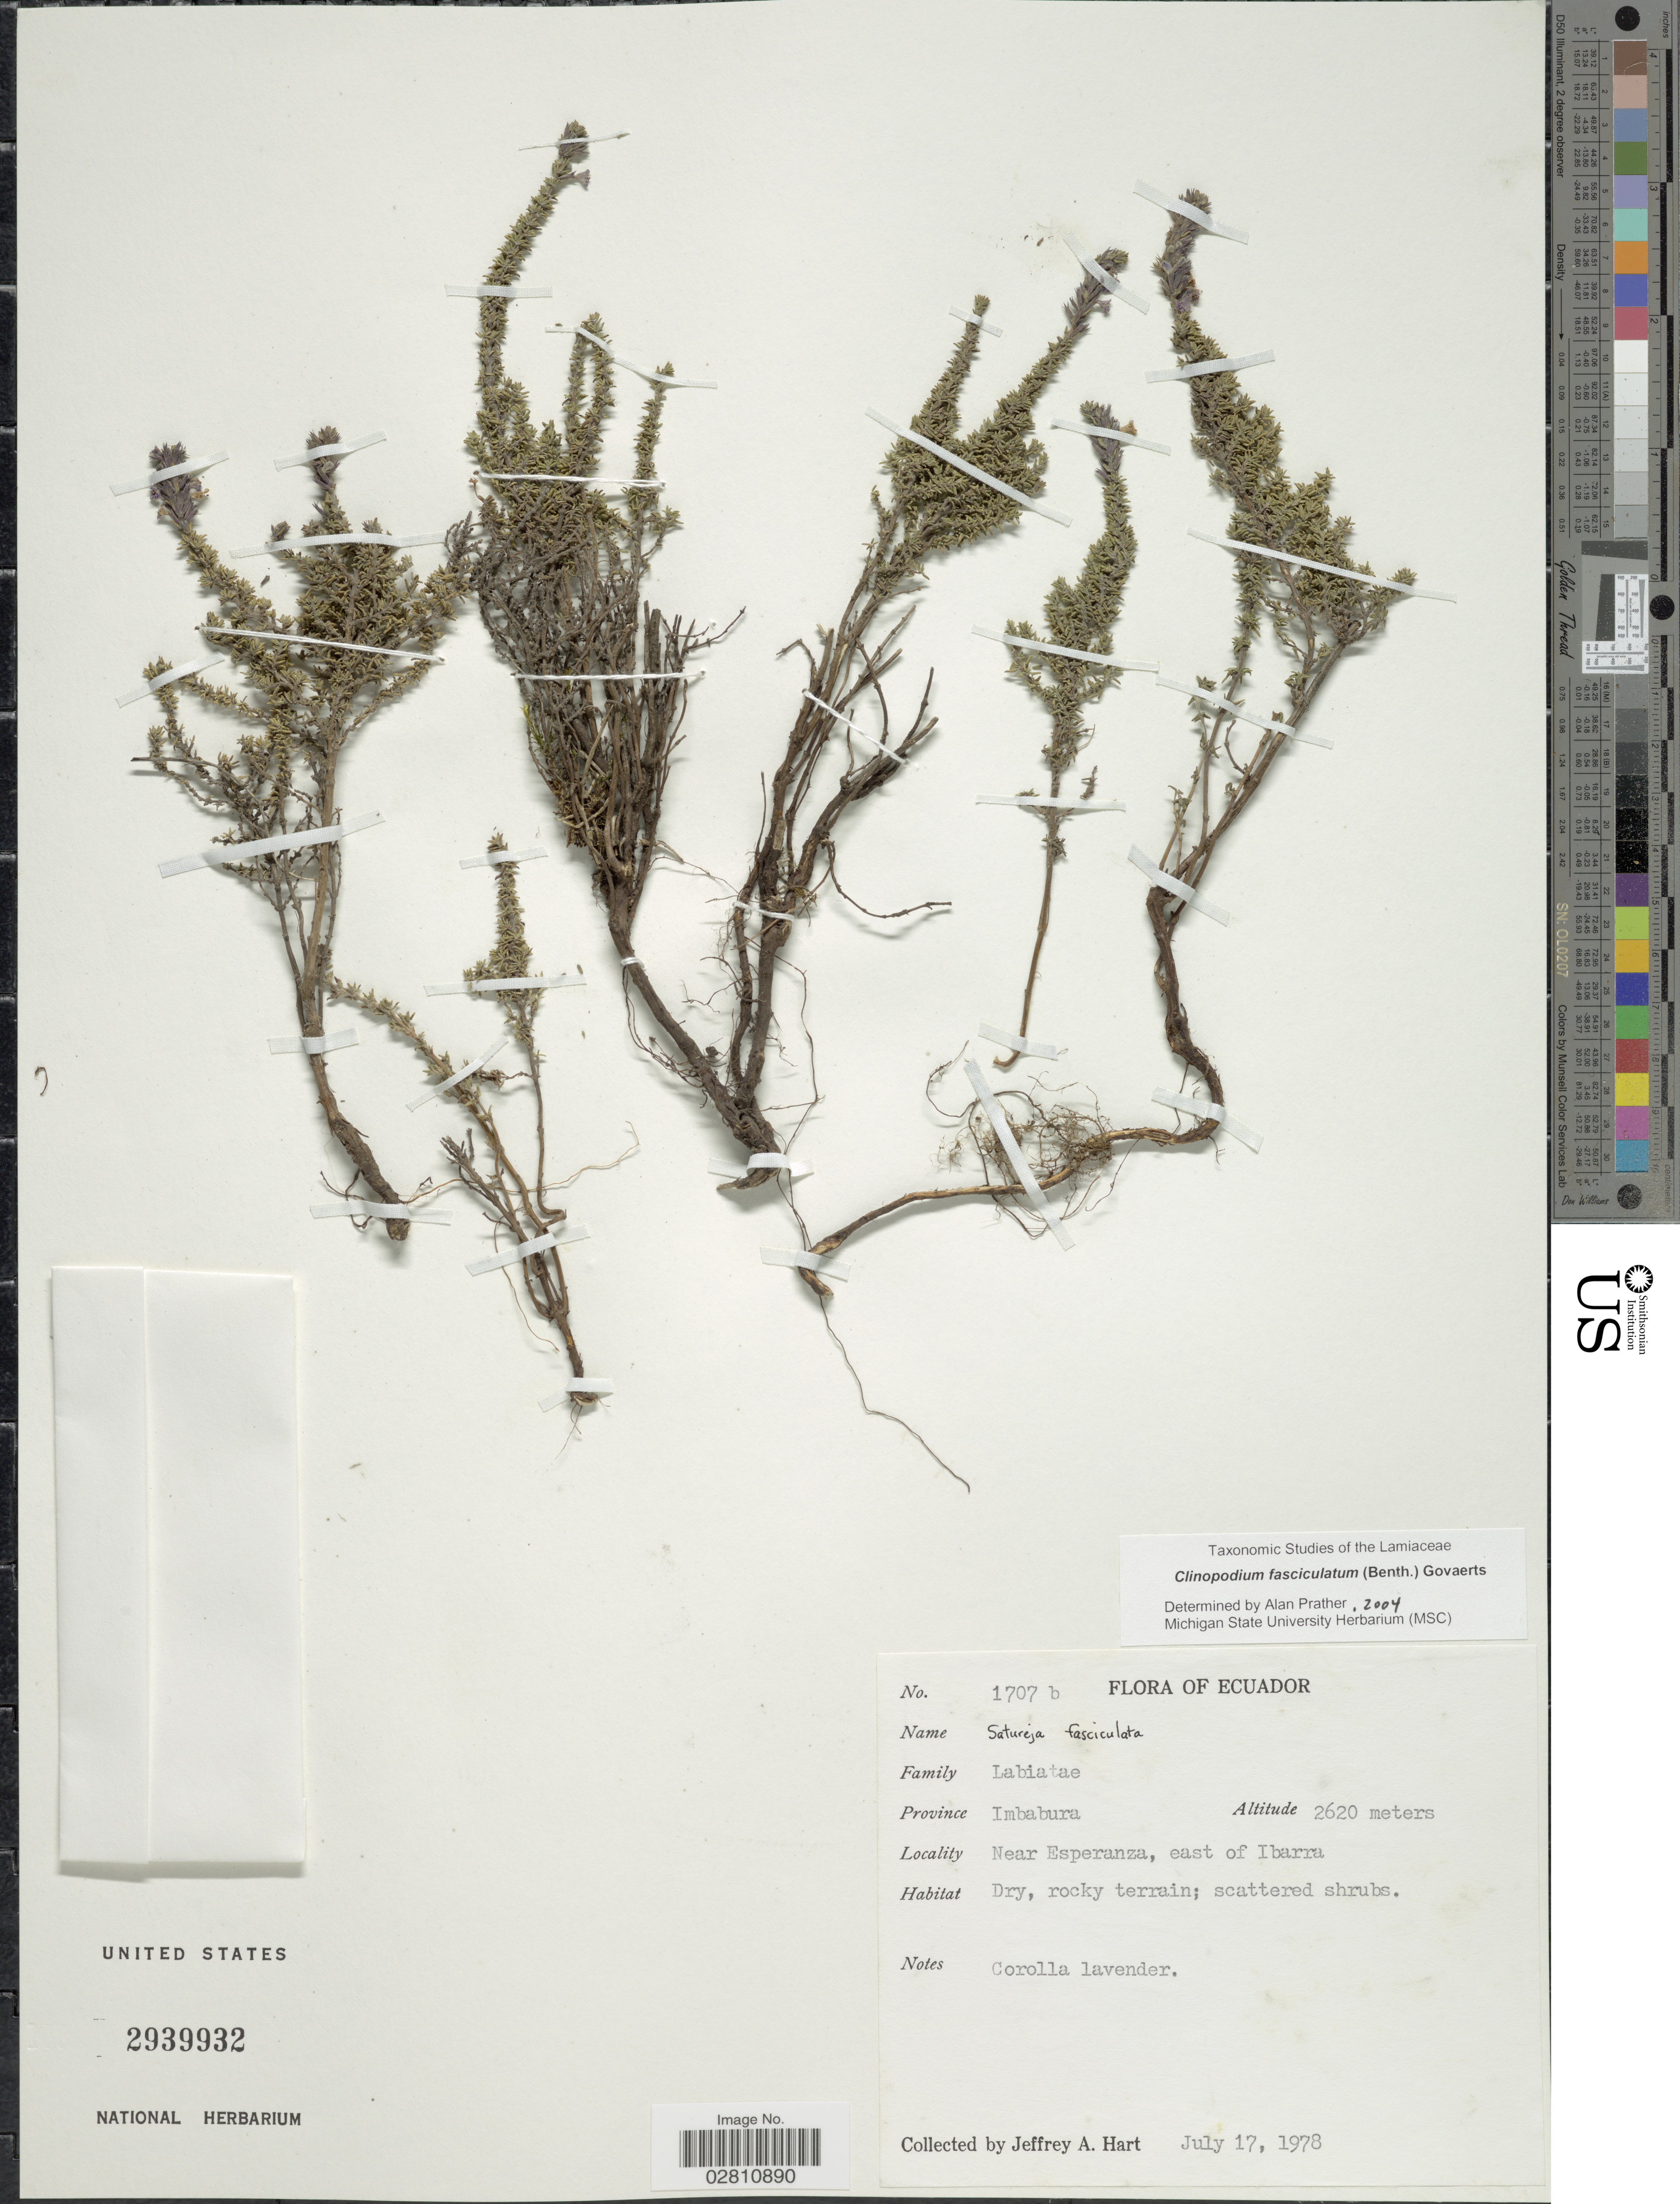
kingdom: Plantae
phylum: Tracheophyta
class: Magnoliopsida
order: Lamiales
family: Lamiaceae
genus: Clinopodium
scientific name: Clinopodium fasciculatum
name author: (Benth.) Govaerts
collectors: J. A. Hart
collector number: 1707b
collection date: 1978-07-17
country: Ecuador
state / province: Imbabura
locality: Prov. Imbabura, Near Esperanza, east of Ibarra.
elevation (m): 2620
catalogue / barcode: US 2939932